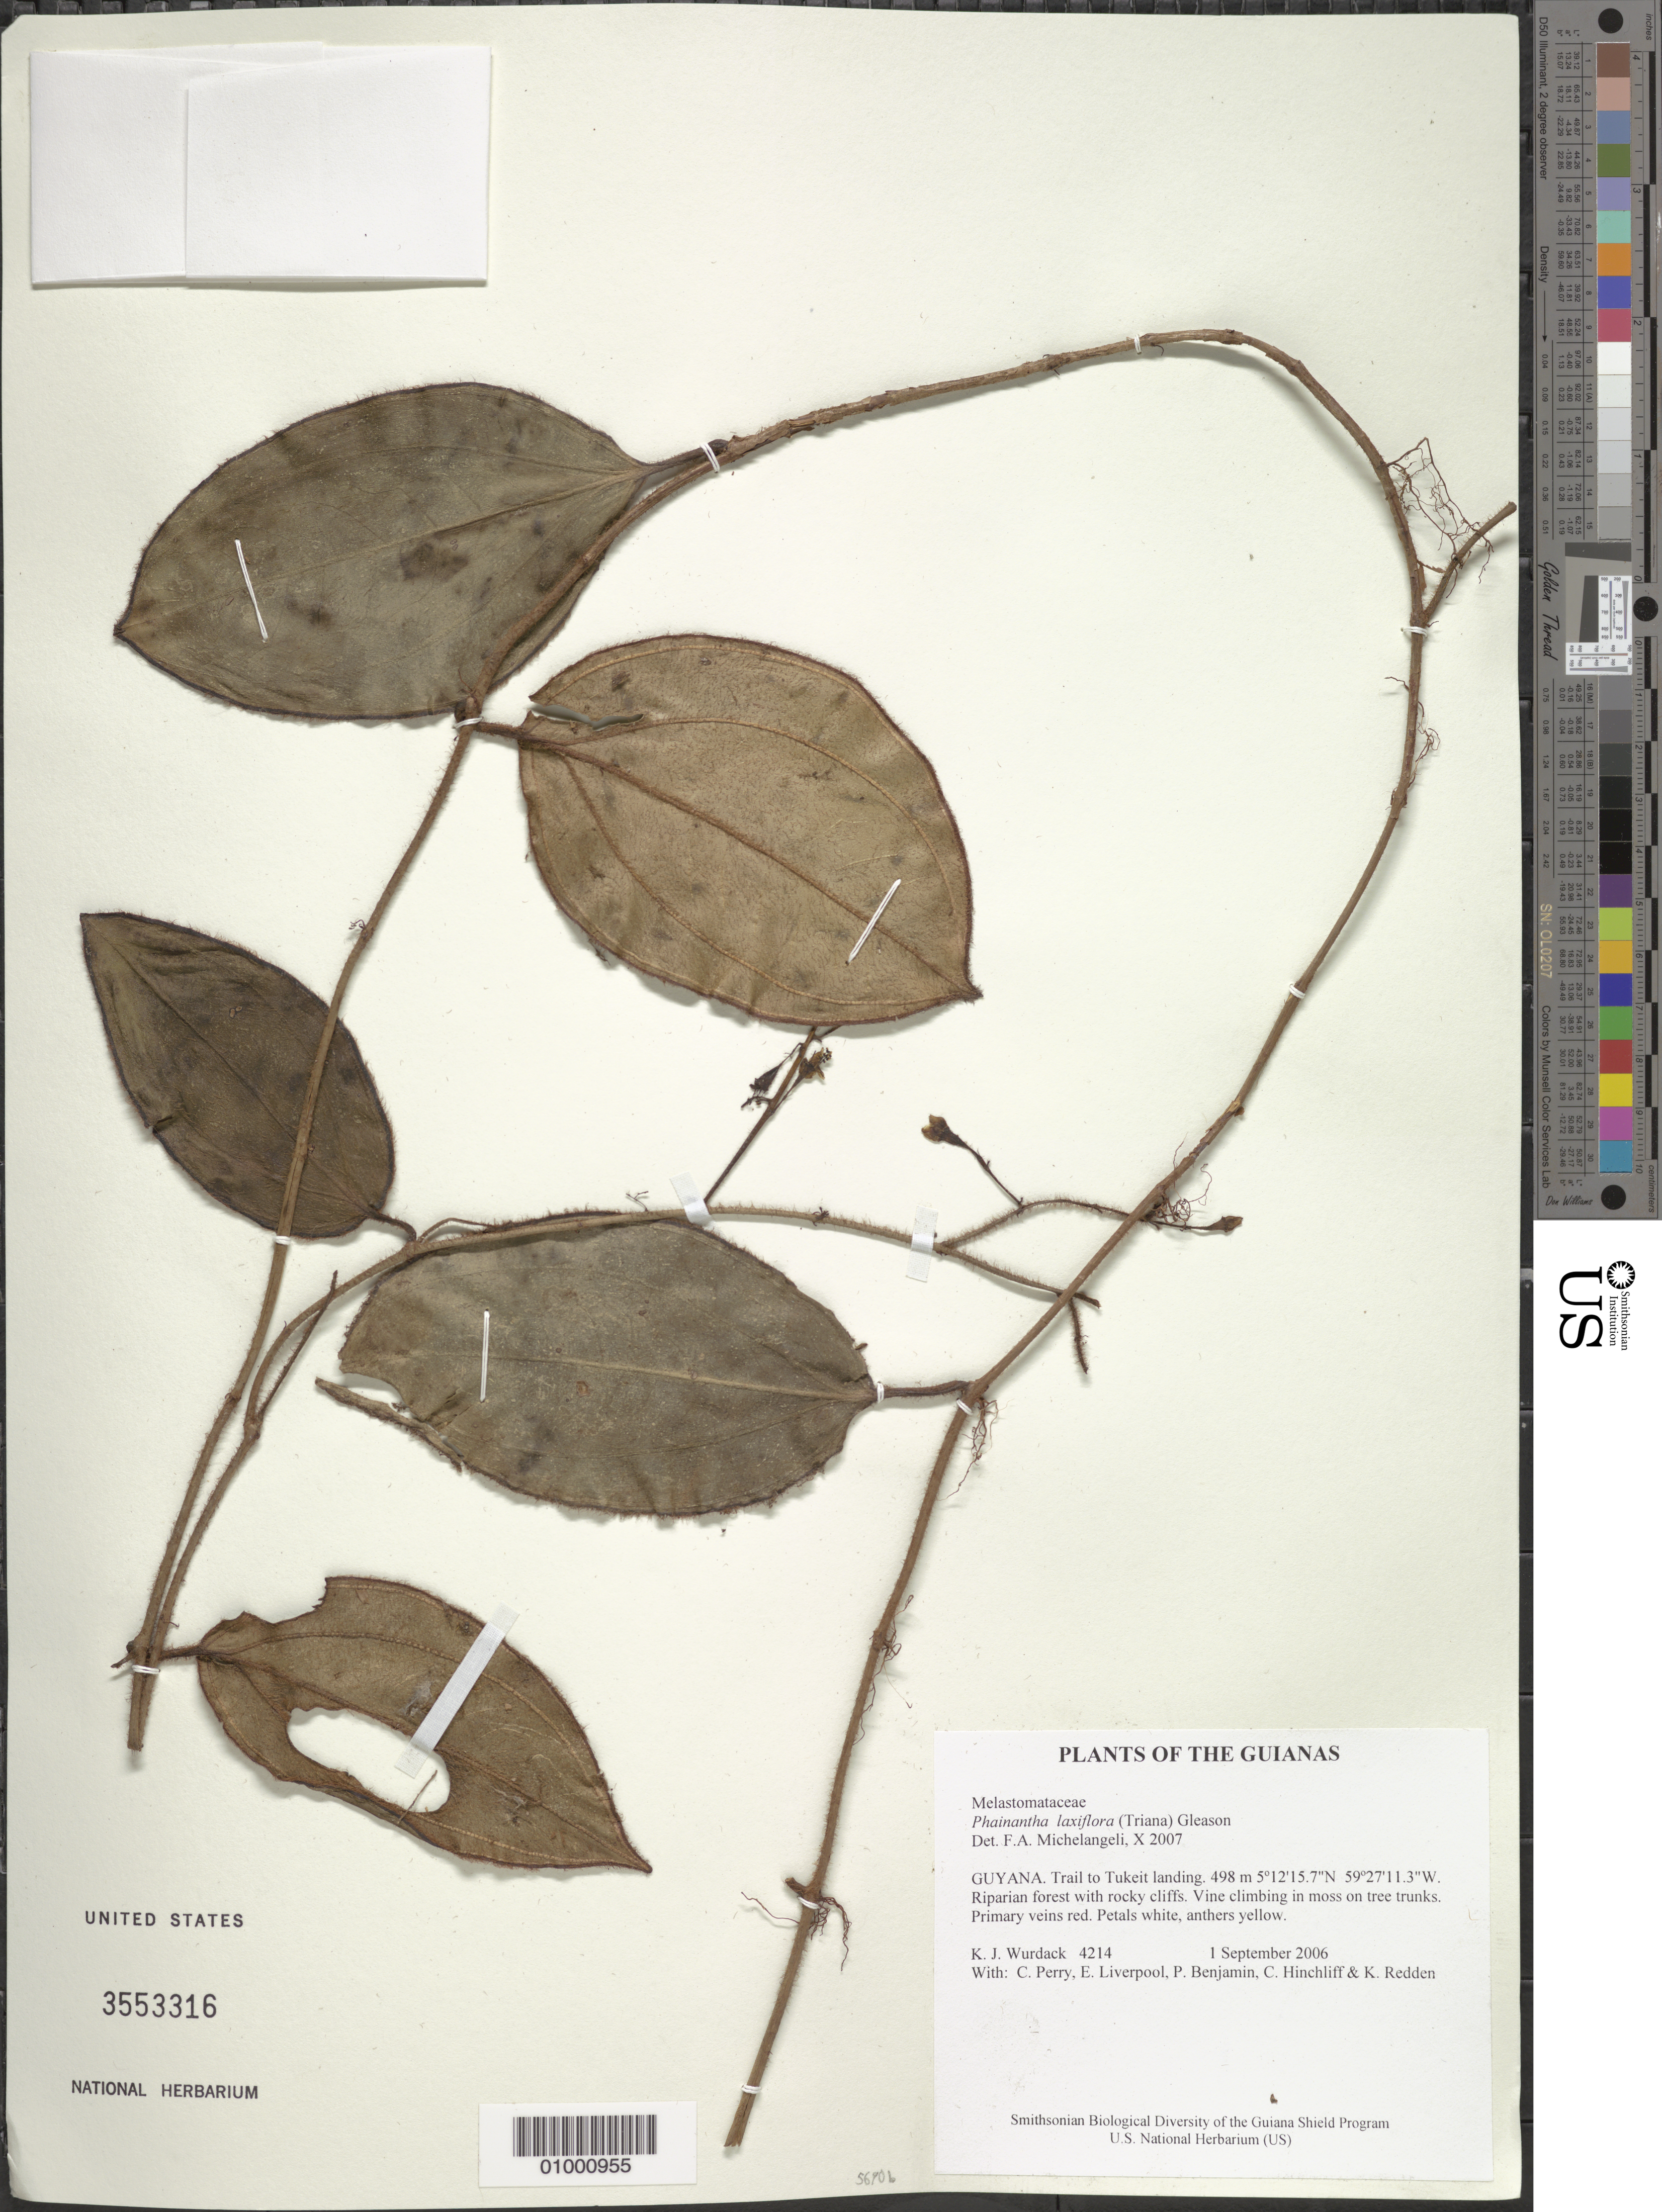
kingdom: Plantae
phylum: Tracheophyta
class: Magnoliopsida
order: Myrtales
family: Melastomataceae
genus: Phainantha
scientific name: Phainantha laxiflora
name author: (Triana) Gleason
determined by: Michelangeli, F. A.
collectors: K. Wurdack, C. Perry, E. Liverpool, P. Benjamin, C. E. Hinchliff & K. M. Redden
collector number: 4214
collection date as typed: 1 September 2006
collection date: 2006-09-01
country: Guyana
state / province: Potaro-Siparuni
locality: Trail to Tukeit landing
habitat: Riparian forest with rocky cliffs.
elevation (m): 498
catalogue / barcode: US 3553316